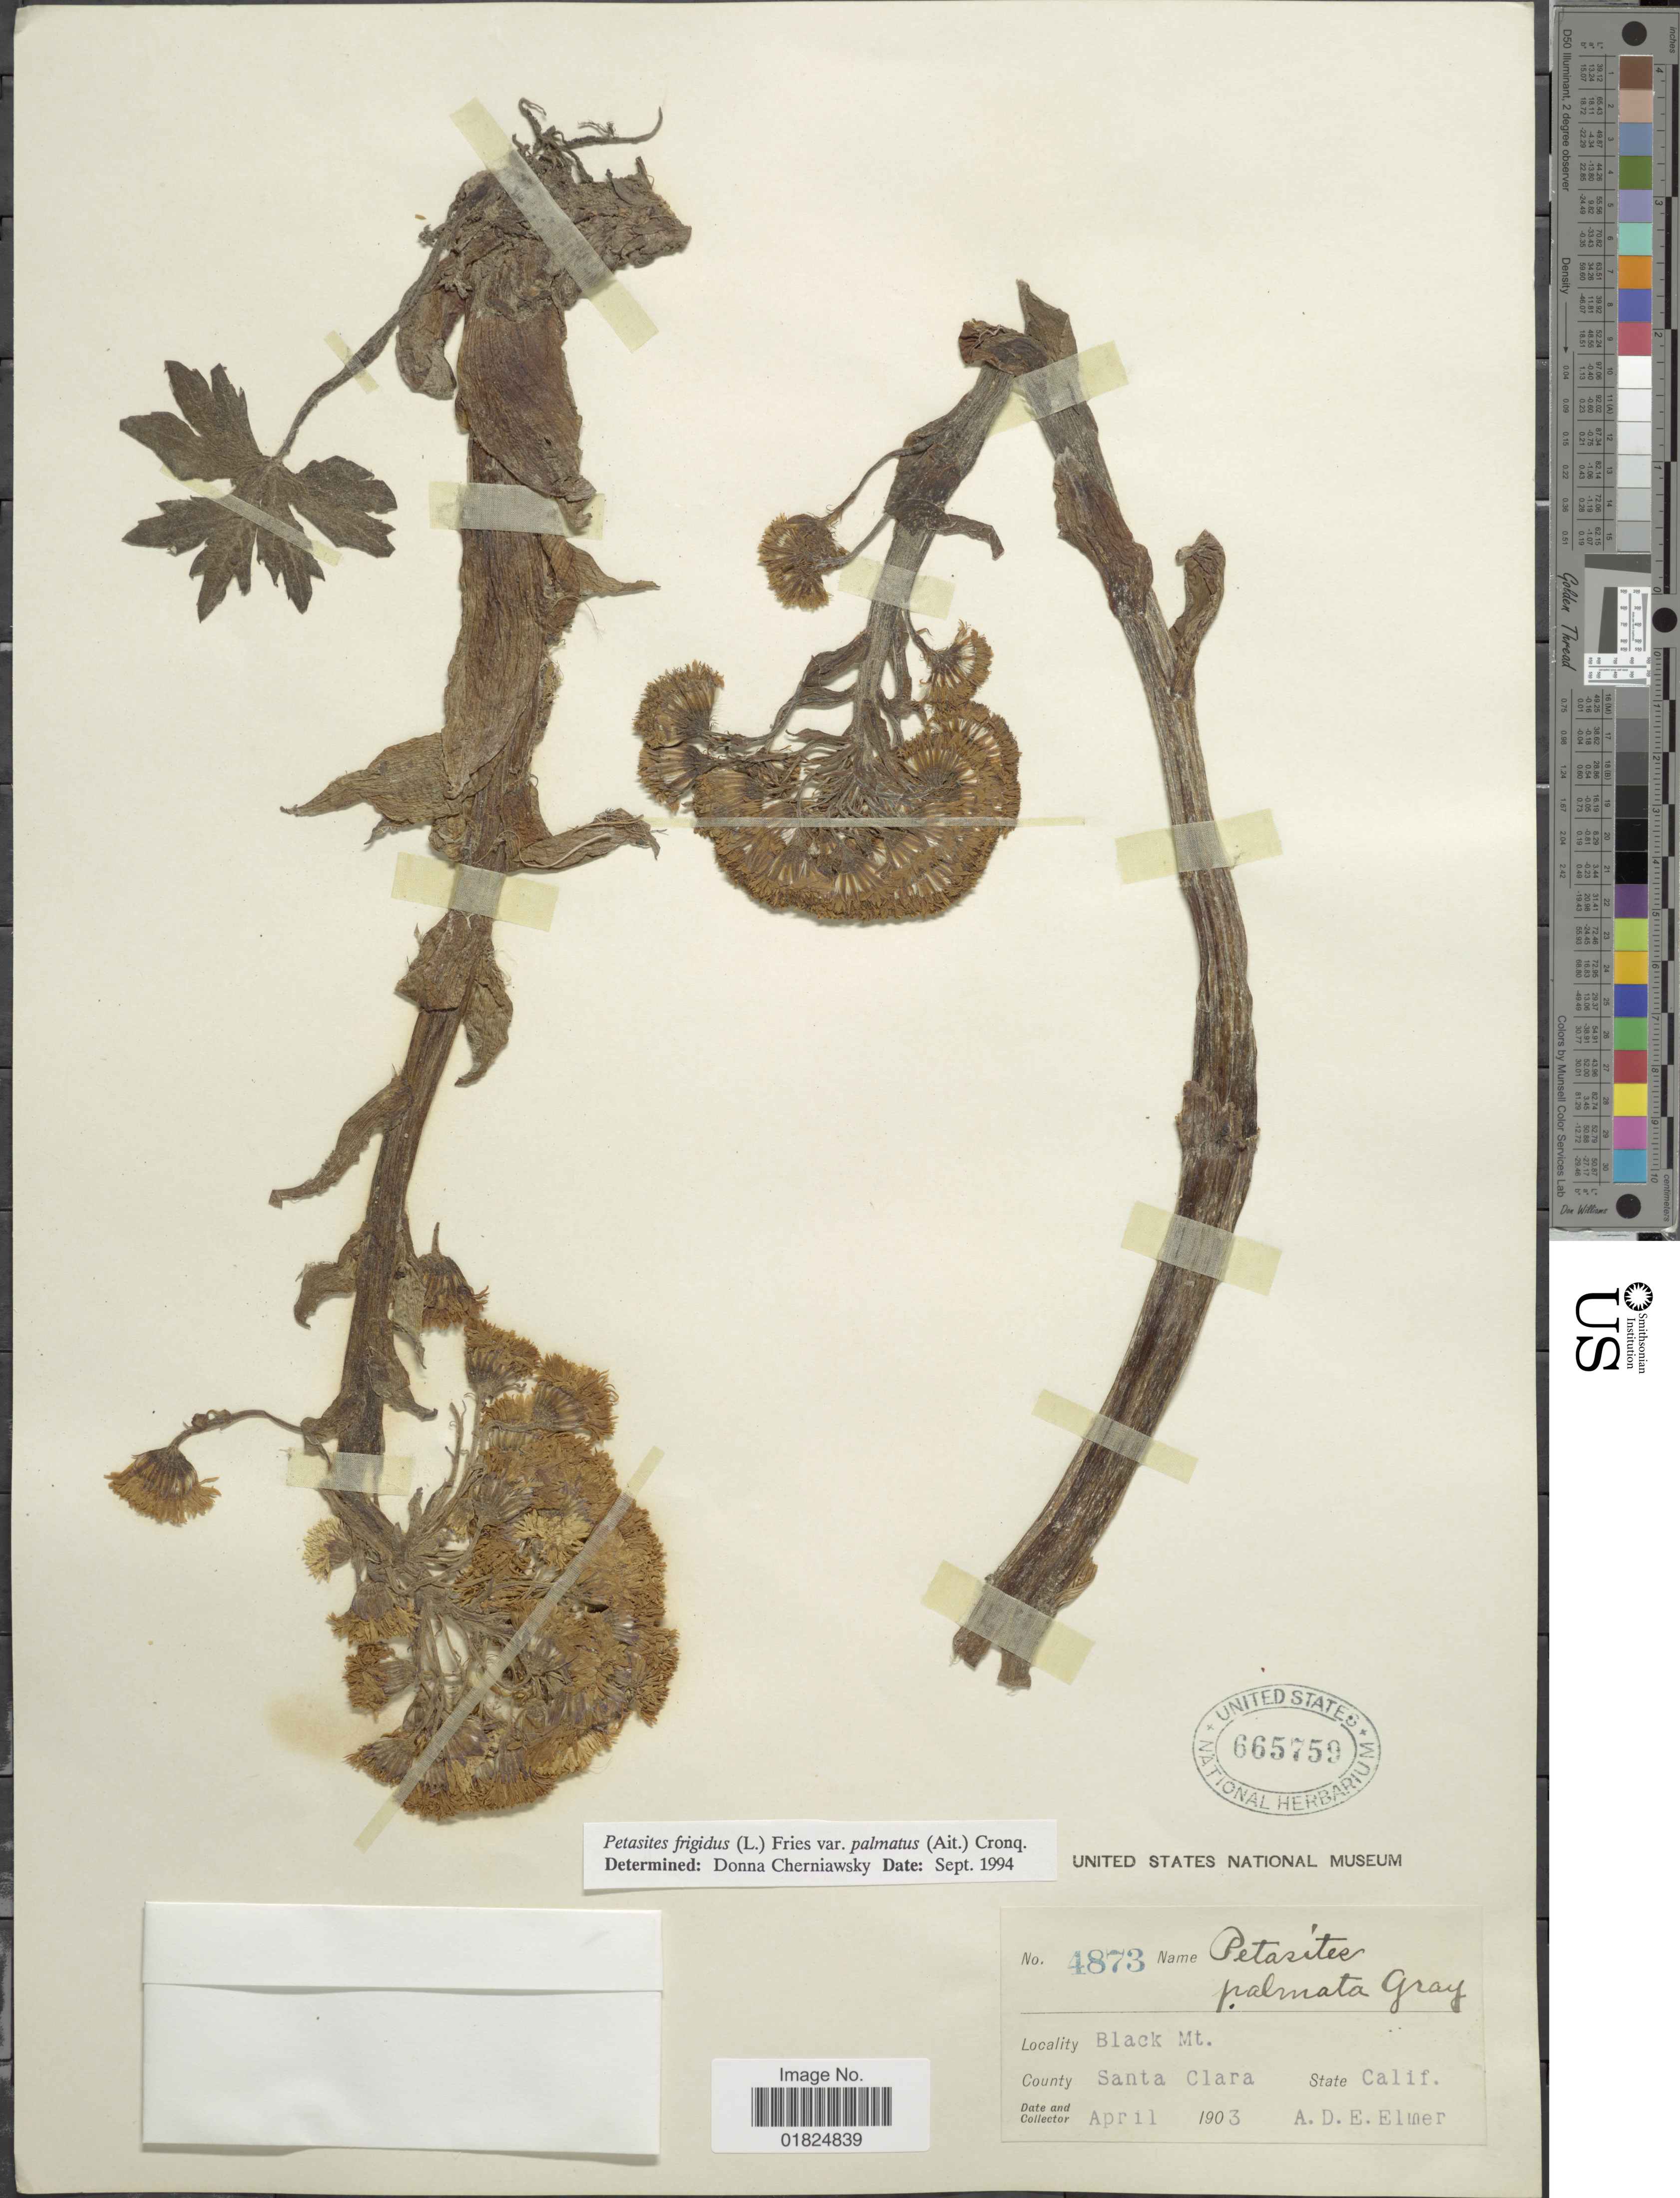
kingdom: Plantae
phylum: Tracheophyta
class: Magnoliopsida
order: Asterales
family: Asteraceae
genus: Petasites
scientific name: Petasites frigidus var. palmatus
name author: (Aiton) Cody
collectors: A. D. E. Elmer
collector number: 4873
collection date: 1903-04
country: United States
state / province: California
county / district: Santa Clara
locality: County Santa Clara. State Calif. Black Mt.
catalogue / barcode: US 665759